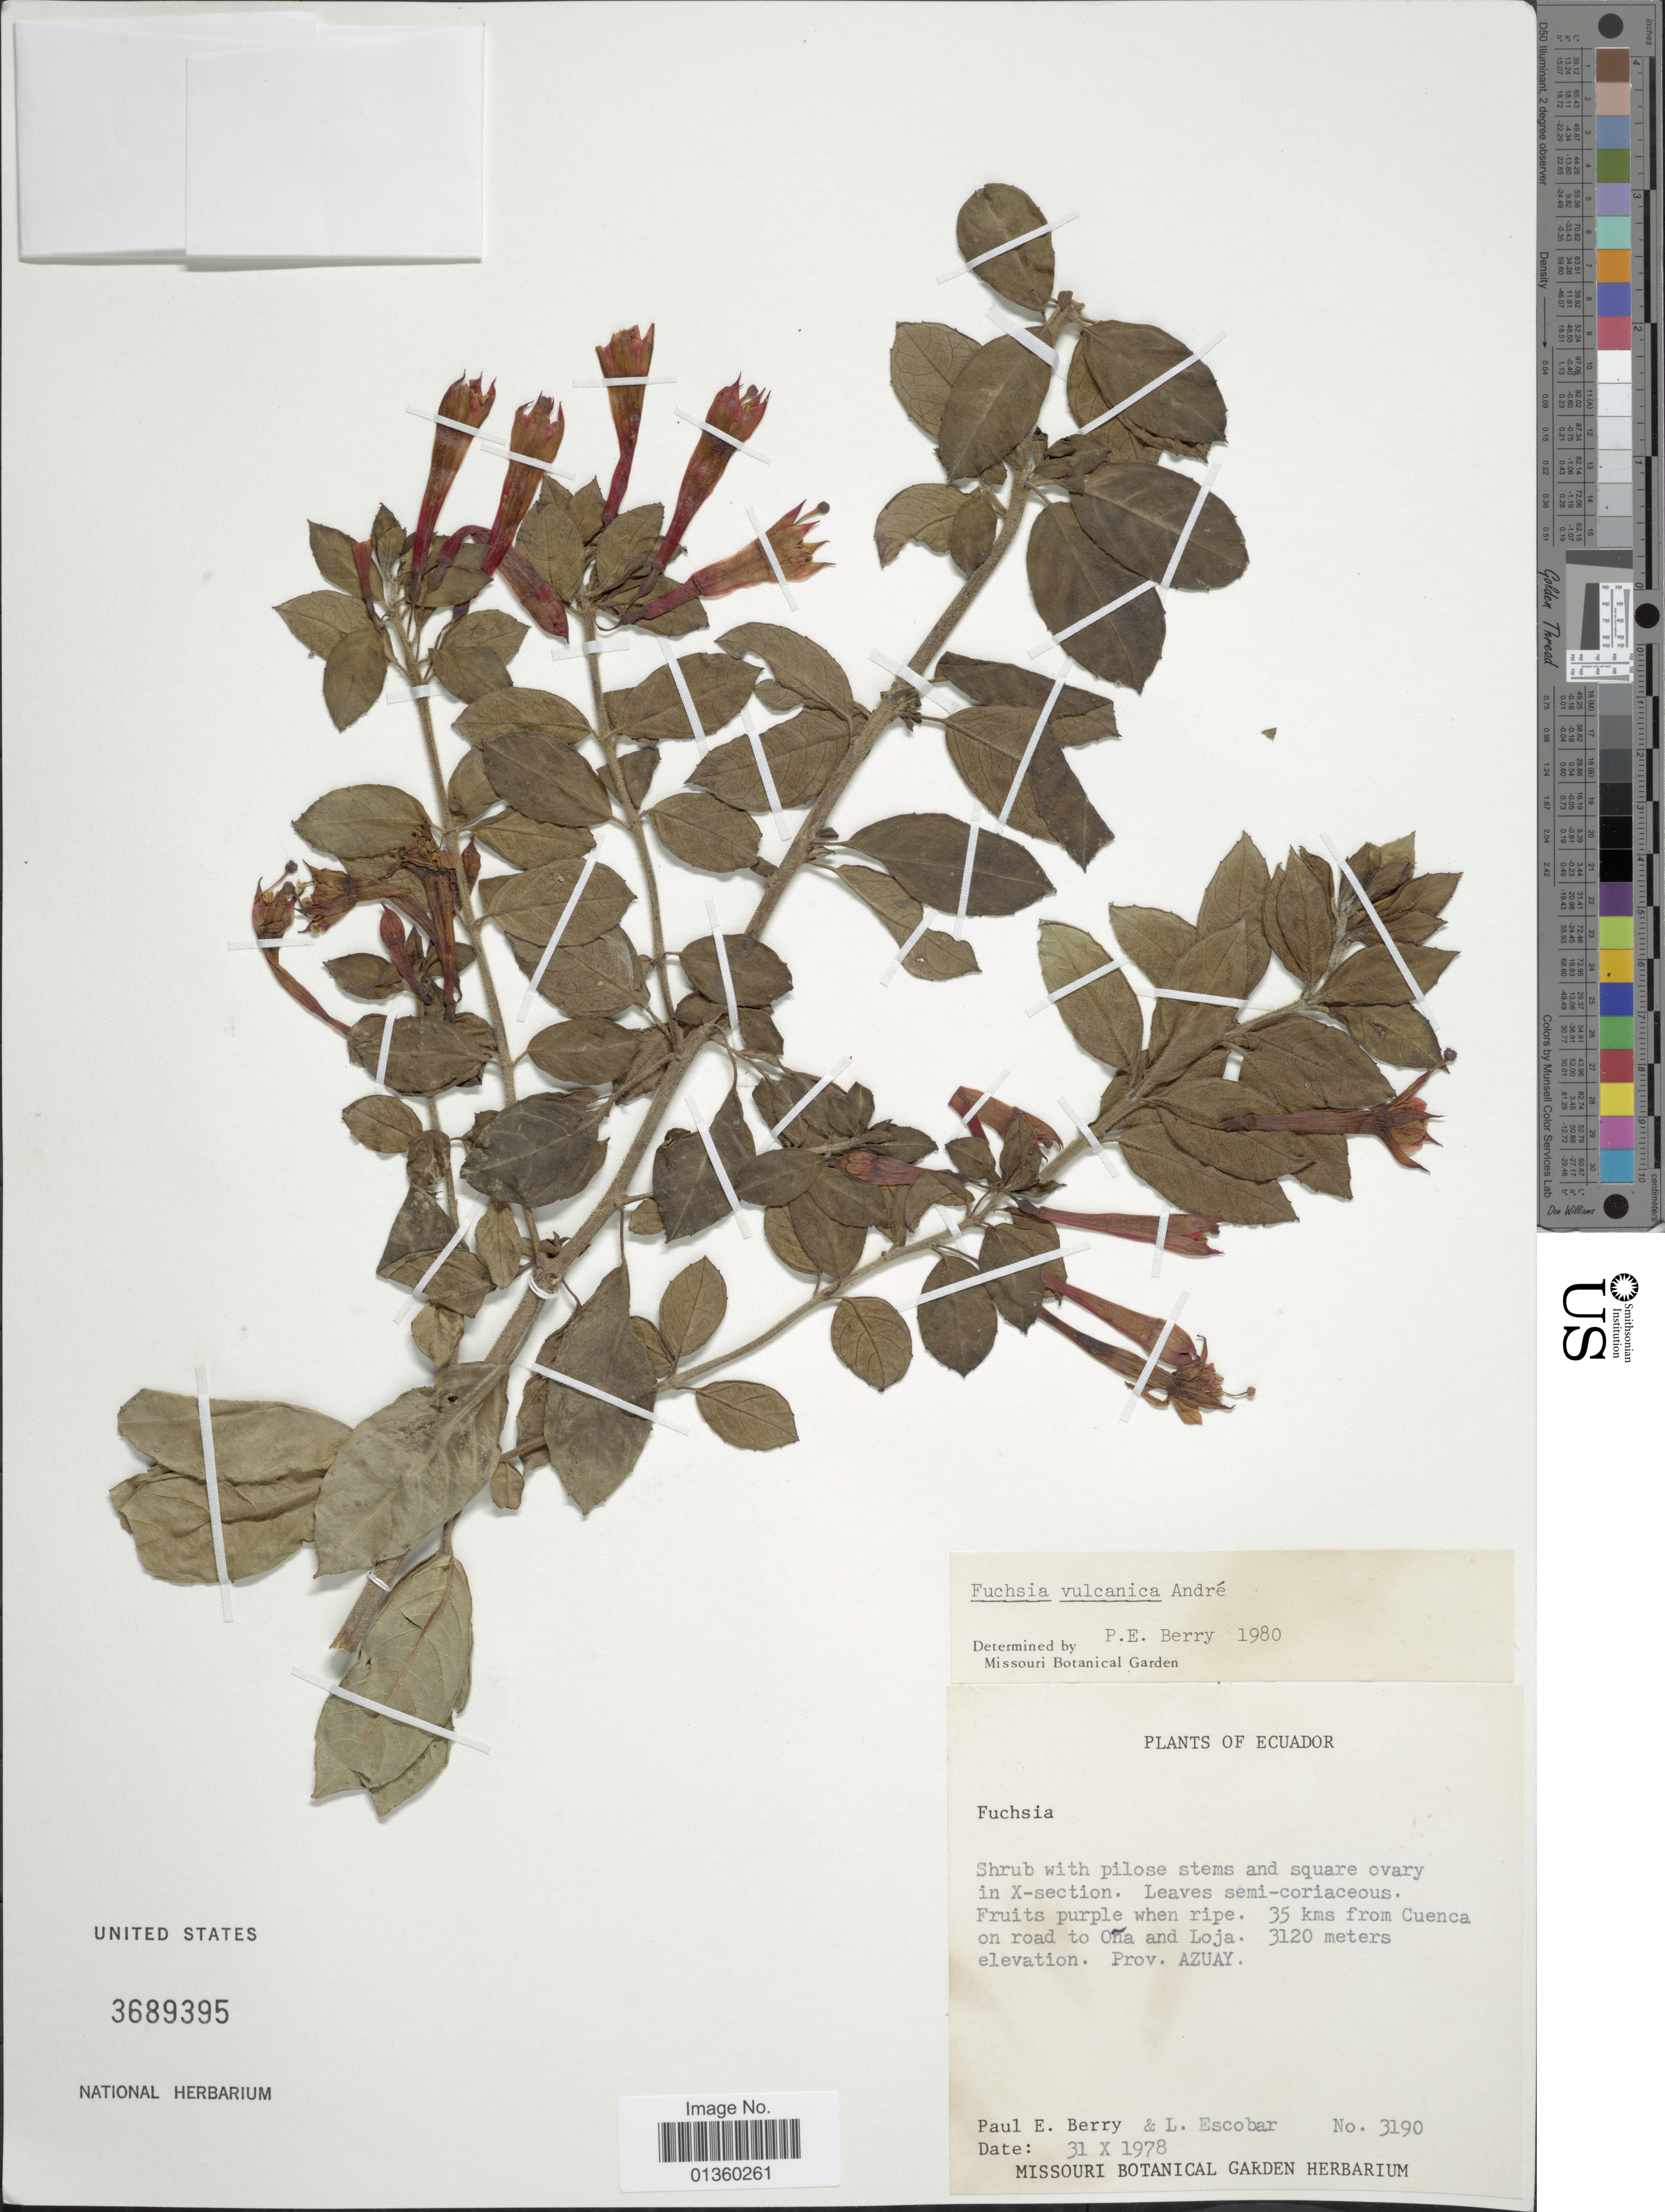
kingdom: Plantae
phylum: Tracheophyta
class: Magnoliopsida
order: Myrtales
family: Onagraceae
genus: Fuchsia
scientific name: Fuchsia vulcanica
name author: André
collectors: P. E. Berry & L. Escobar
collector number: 3190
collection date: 1978-10-31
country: Ecuador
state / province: Azuay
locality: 35 kms from Cuenca on road to Oña and Loja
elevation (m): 3120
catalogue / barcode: US 3689395